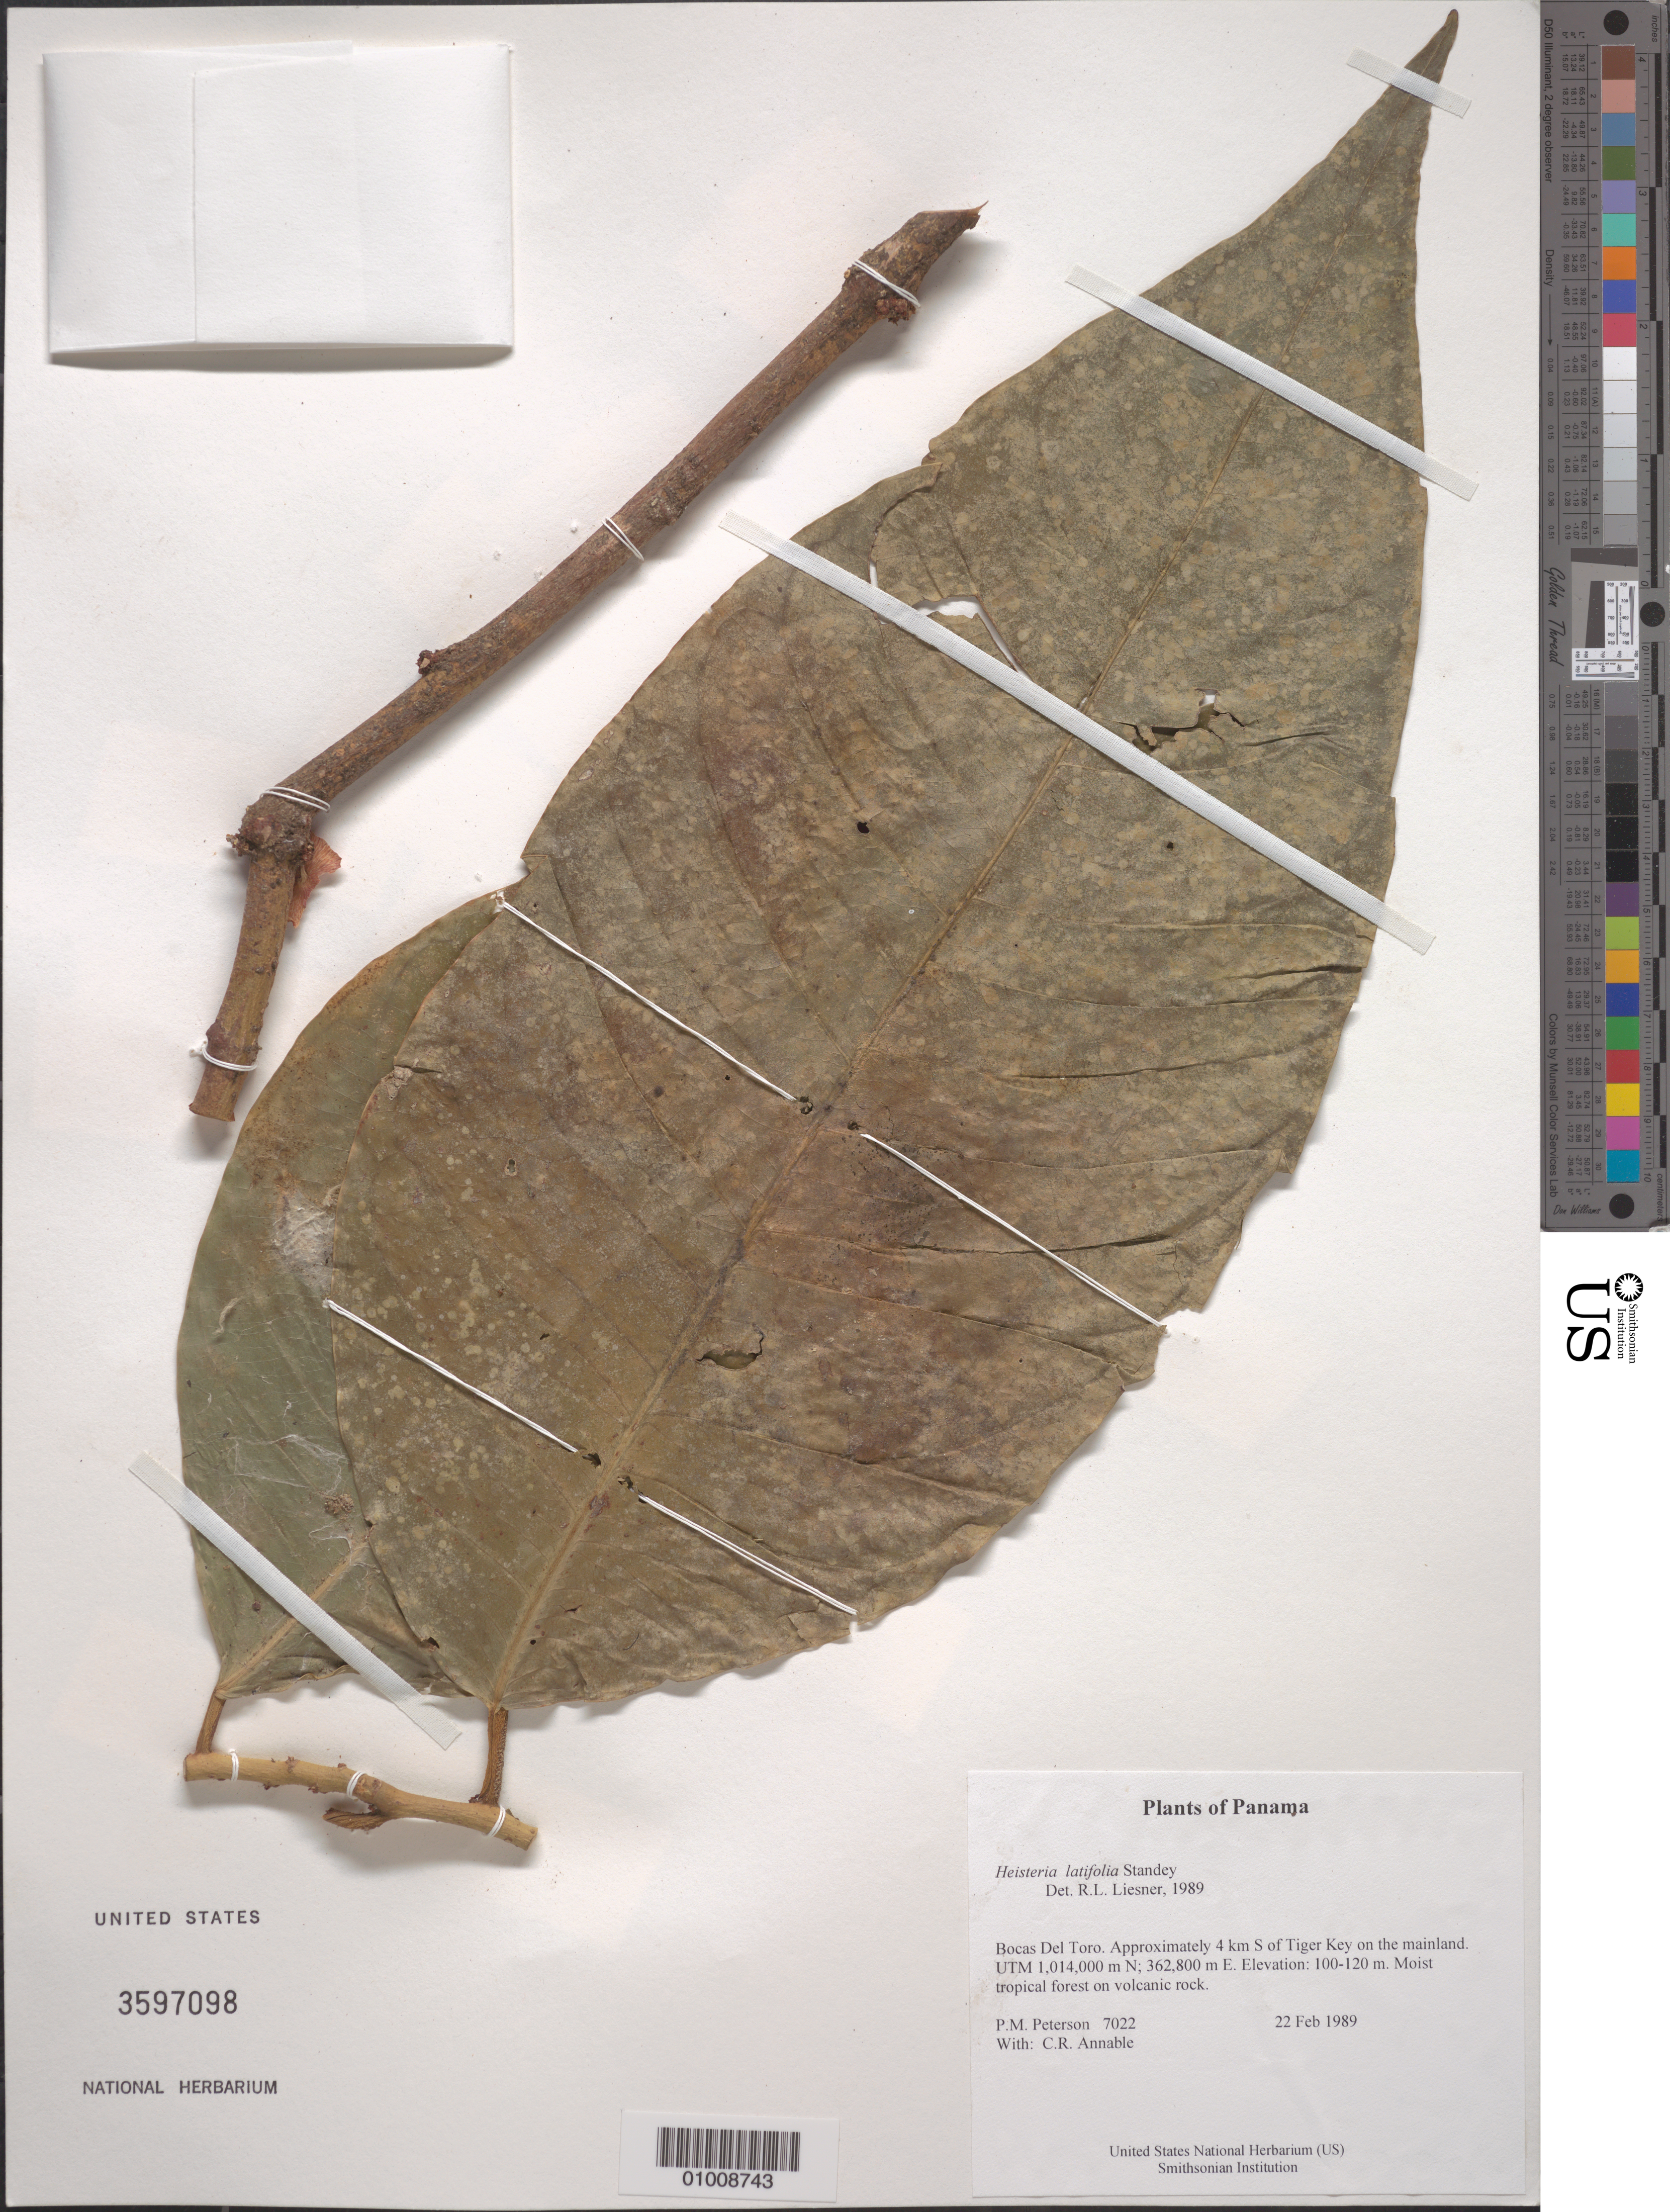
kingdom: Plantae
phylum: Tracheophyta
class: Magnoliopsida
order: Santalales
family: Erythropalaceae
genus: Heisteria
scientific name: Heisteria latifolia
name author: Standl.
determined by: Liesner, R. L.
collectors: P. M. Peterson & C. R. Annable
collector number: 07022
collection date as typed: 22 Feb 1989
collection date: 1989-02-22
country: Panama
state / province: Bocas del Toro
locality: Approximately 4 km S of Tiger Key on the mainland. UTM 1,014,000 m N; 362,800 m E.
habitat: Moist tropical forest on volcanic rock.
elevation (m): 100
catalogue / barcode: US 3597098